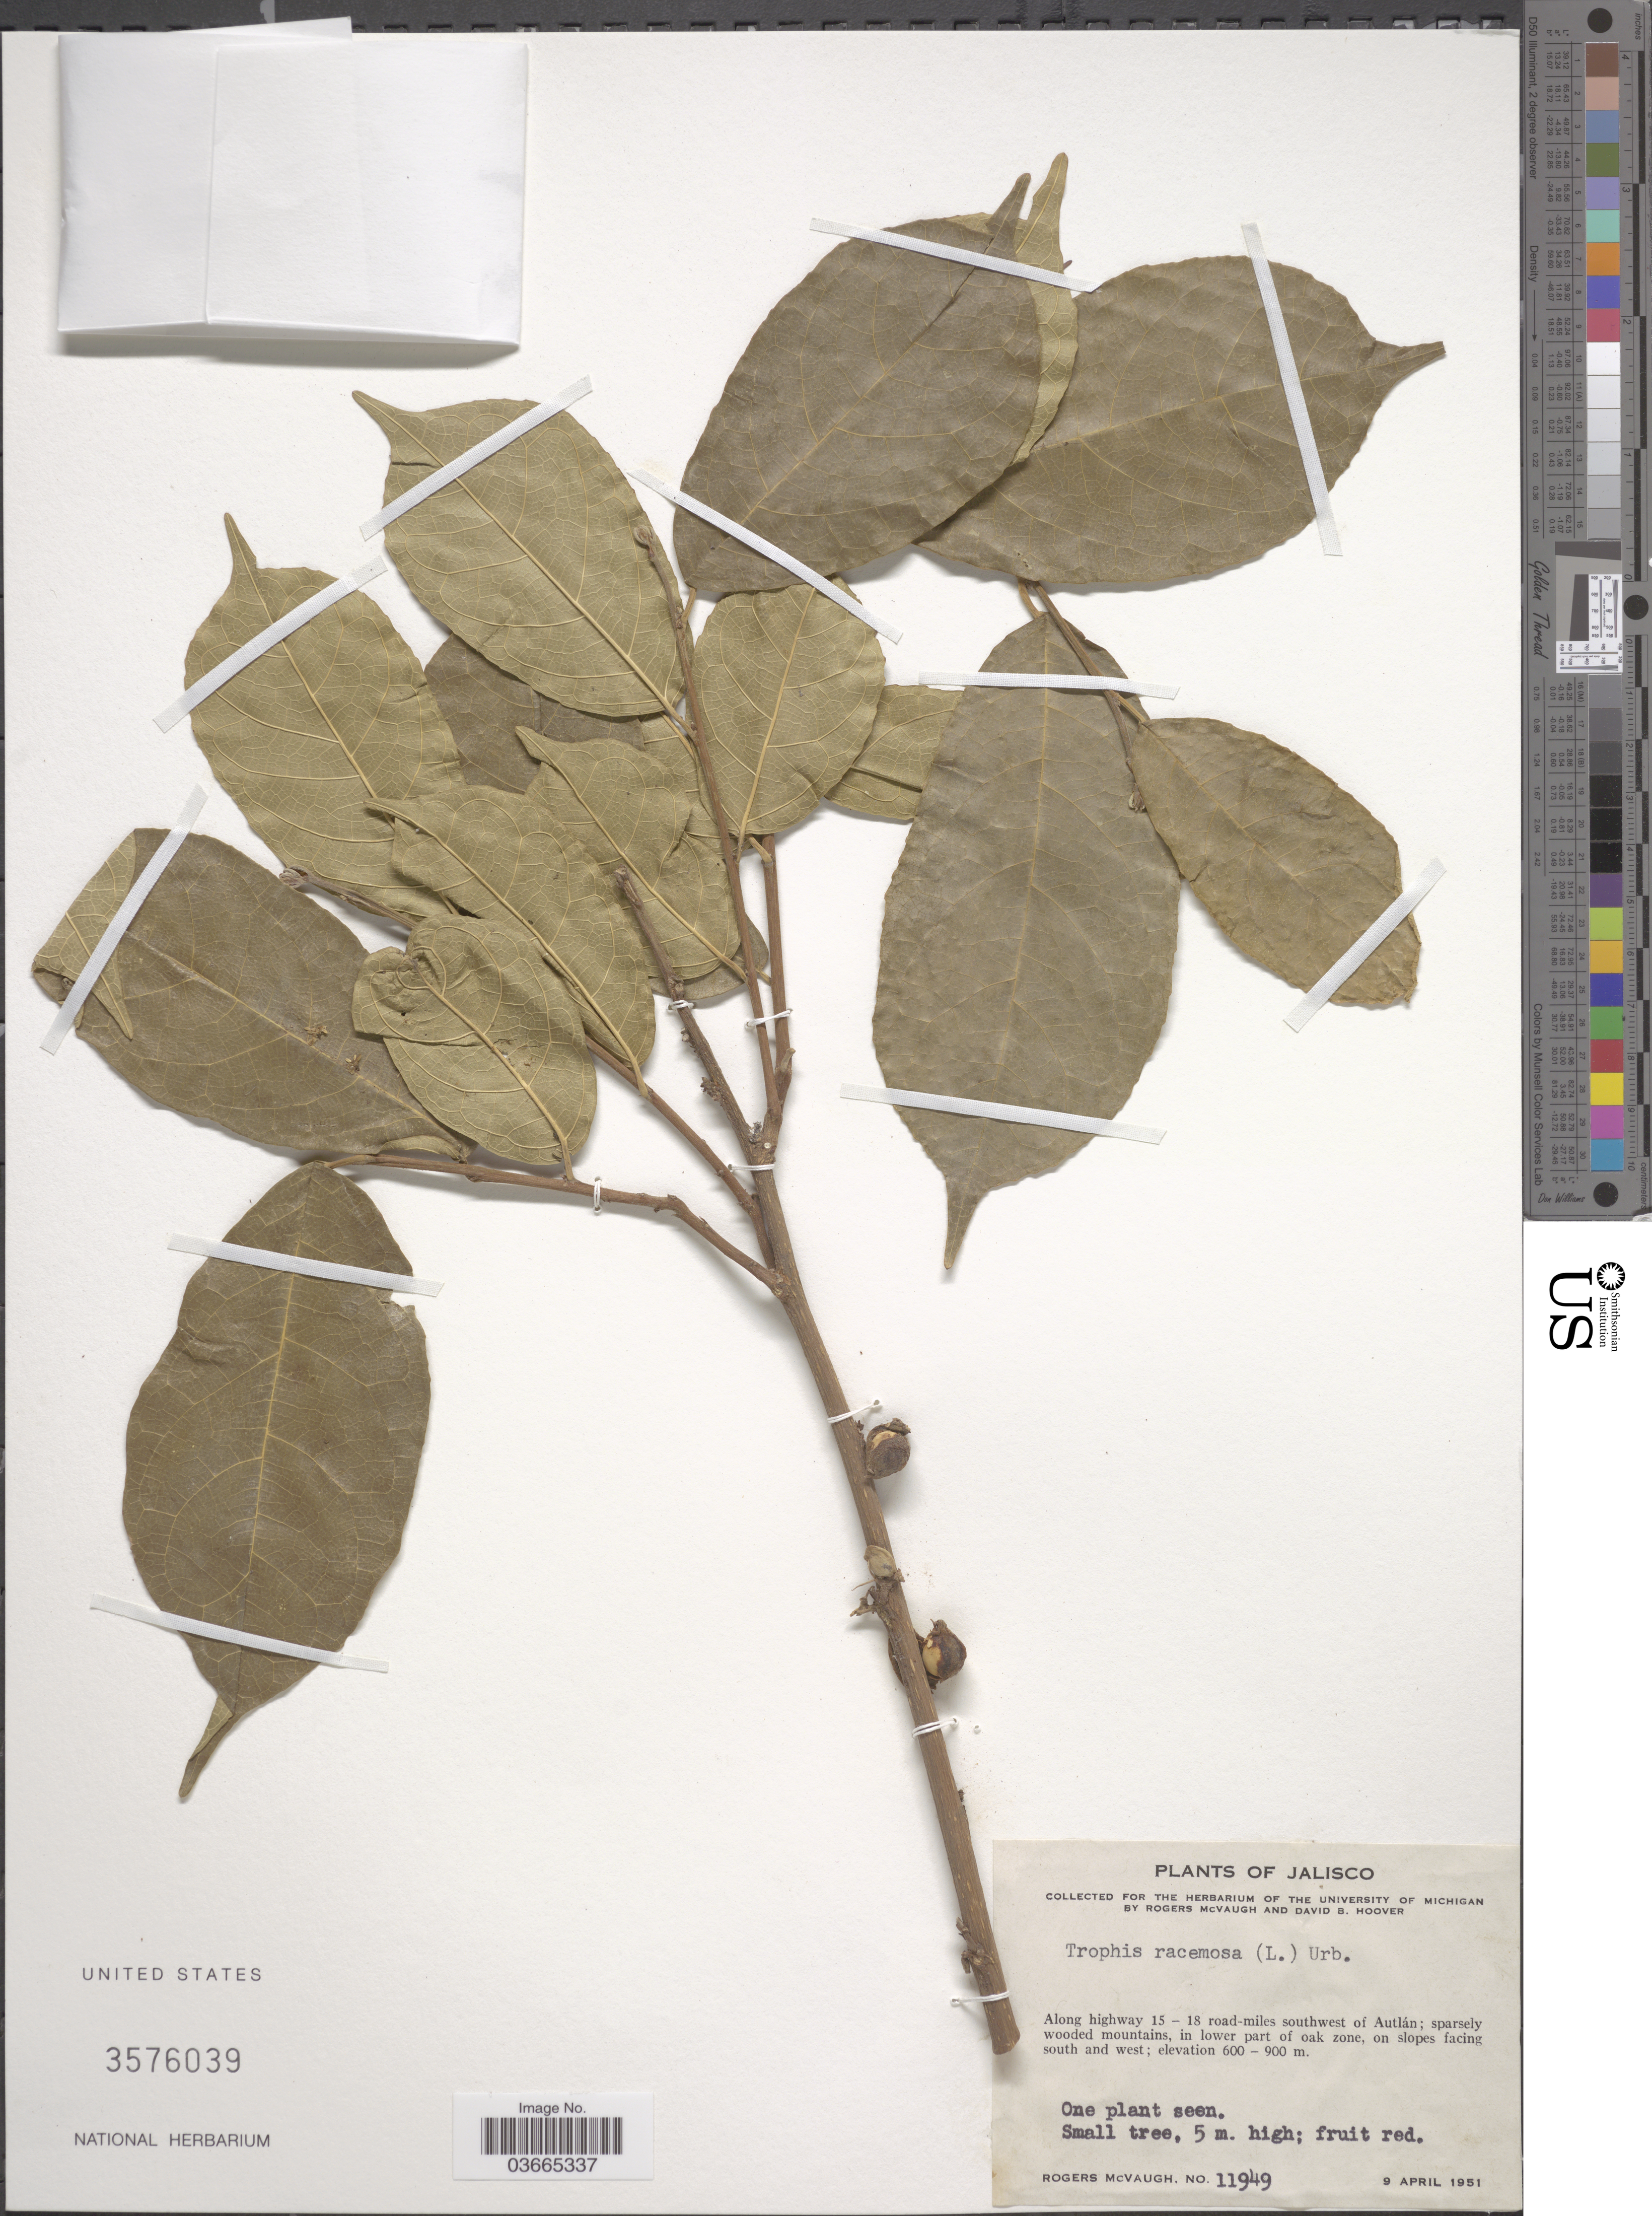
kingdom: Plantae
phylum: Tracheophyta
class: Magnoliopsida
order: Rosales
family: Moraceae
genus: Trophis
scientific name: Trophis racemosa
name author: (L.) Urb.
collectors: R. McVaugh & D. B. Hoover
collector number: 11949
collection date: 1951-04-09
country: Mexico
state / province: Jalisco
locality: Along highway 15 - 18 road-miles southwest of Autlán; sparsely wooded mountains, in lower part of oak zone, on slopes facing south and west.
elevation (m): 600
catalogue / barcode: US 3576039